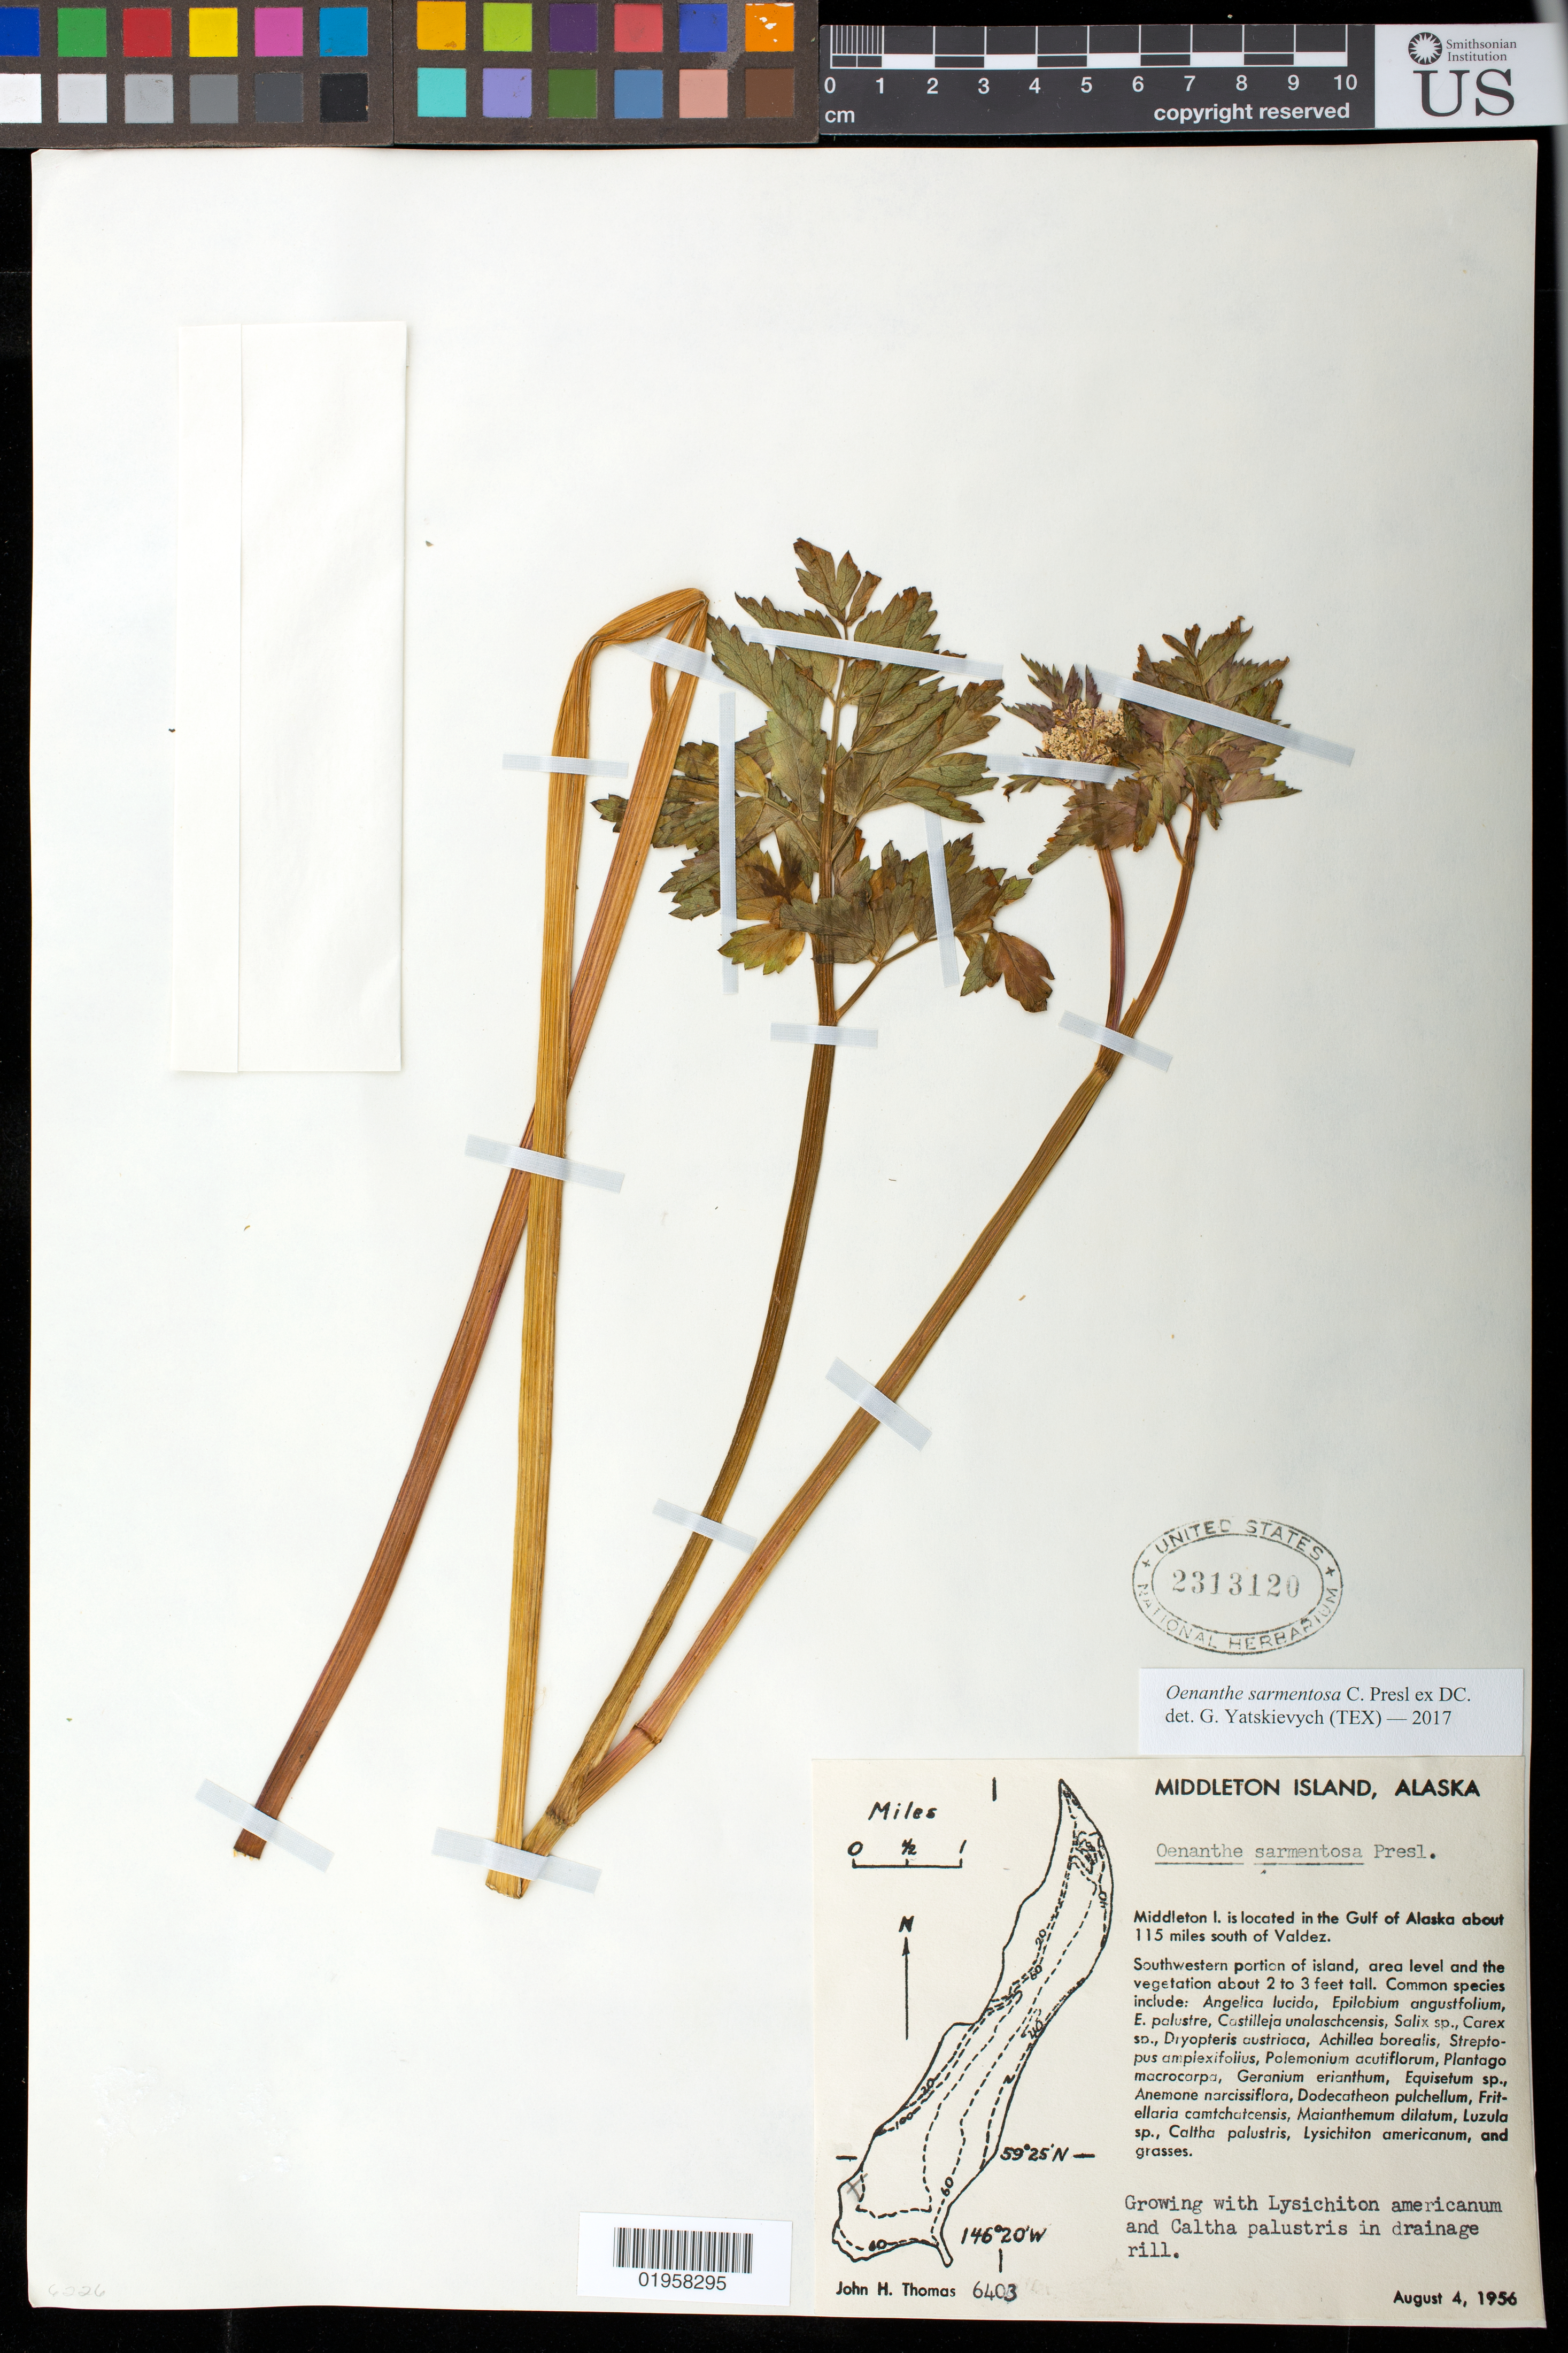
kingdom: Plantae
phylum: Tracheophyta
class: Magnoliopsida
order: Apiales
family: Apiaceae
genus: Oenanthe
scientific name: Oenanthe sarmentosa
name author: C. Presl ex DC.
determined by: Yatskievych, G. A.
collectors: J. H. Thomas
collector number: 6403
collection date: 1956-08-04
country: United States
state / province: Alaska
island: Middleton Island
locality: Middleton I., SW portion; Gulf of Alaska, about 115 miles S of Valdez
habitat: Area level and vegetation a;bout 2-3 ft. tall; growing wih Lysichiton americanum and Caltha palustris in drainage rill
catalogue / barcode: US 2313120